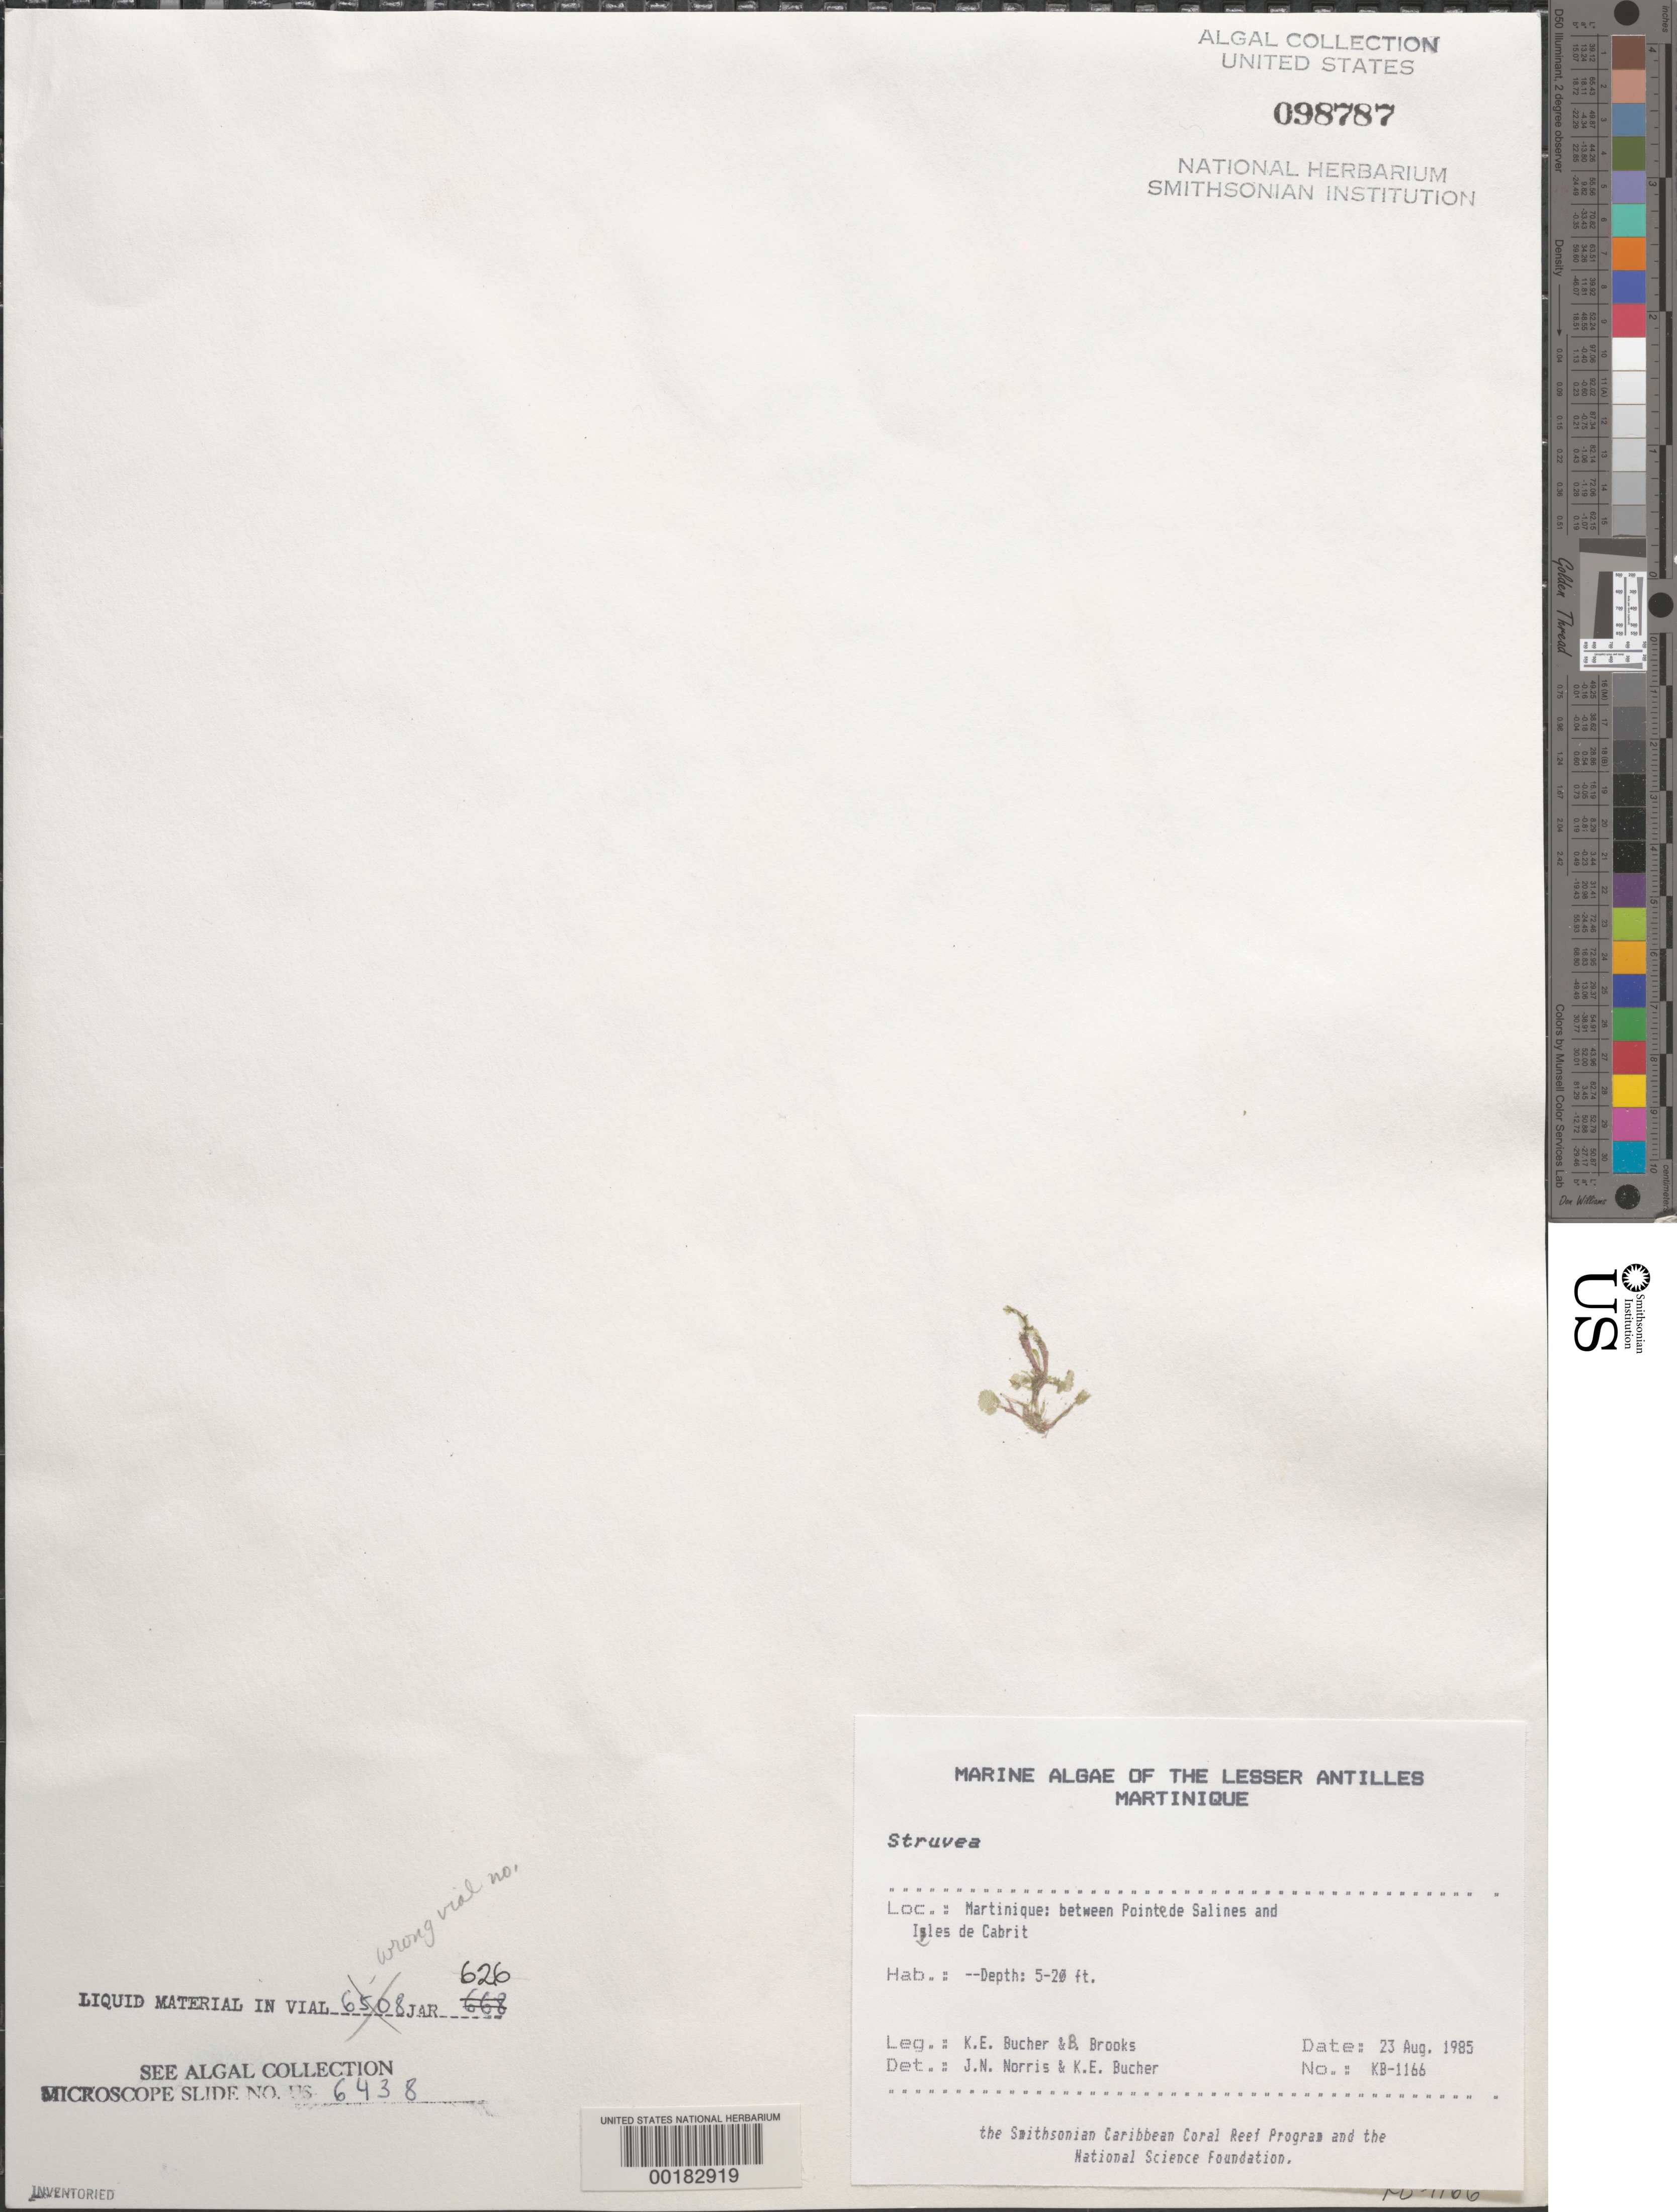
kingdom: Plantae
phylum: Chlorophyta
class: Ulvophyceae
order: Siphonocladales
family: Boodleaceae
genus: Struvea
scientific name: Struvea sp.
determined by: Norris, J. N.; Bucher, K. E.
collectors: K. E. Bucher & B. Brooks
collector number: KB-1166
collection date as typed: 23 Aug 1985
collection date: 1985-08-23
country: Martinique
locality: Between Pointe de Salines and Iles de Cabrit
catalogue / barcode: US 98787